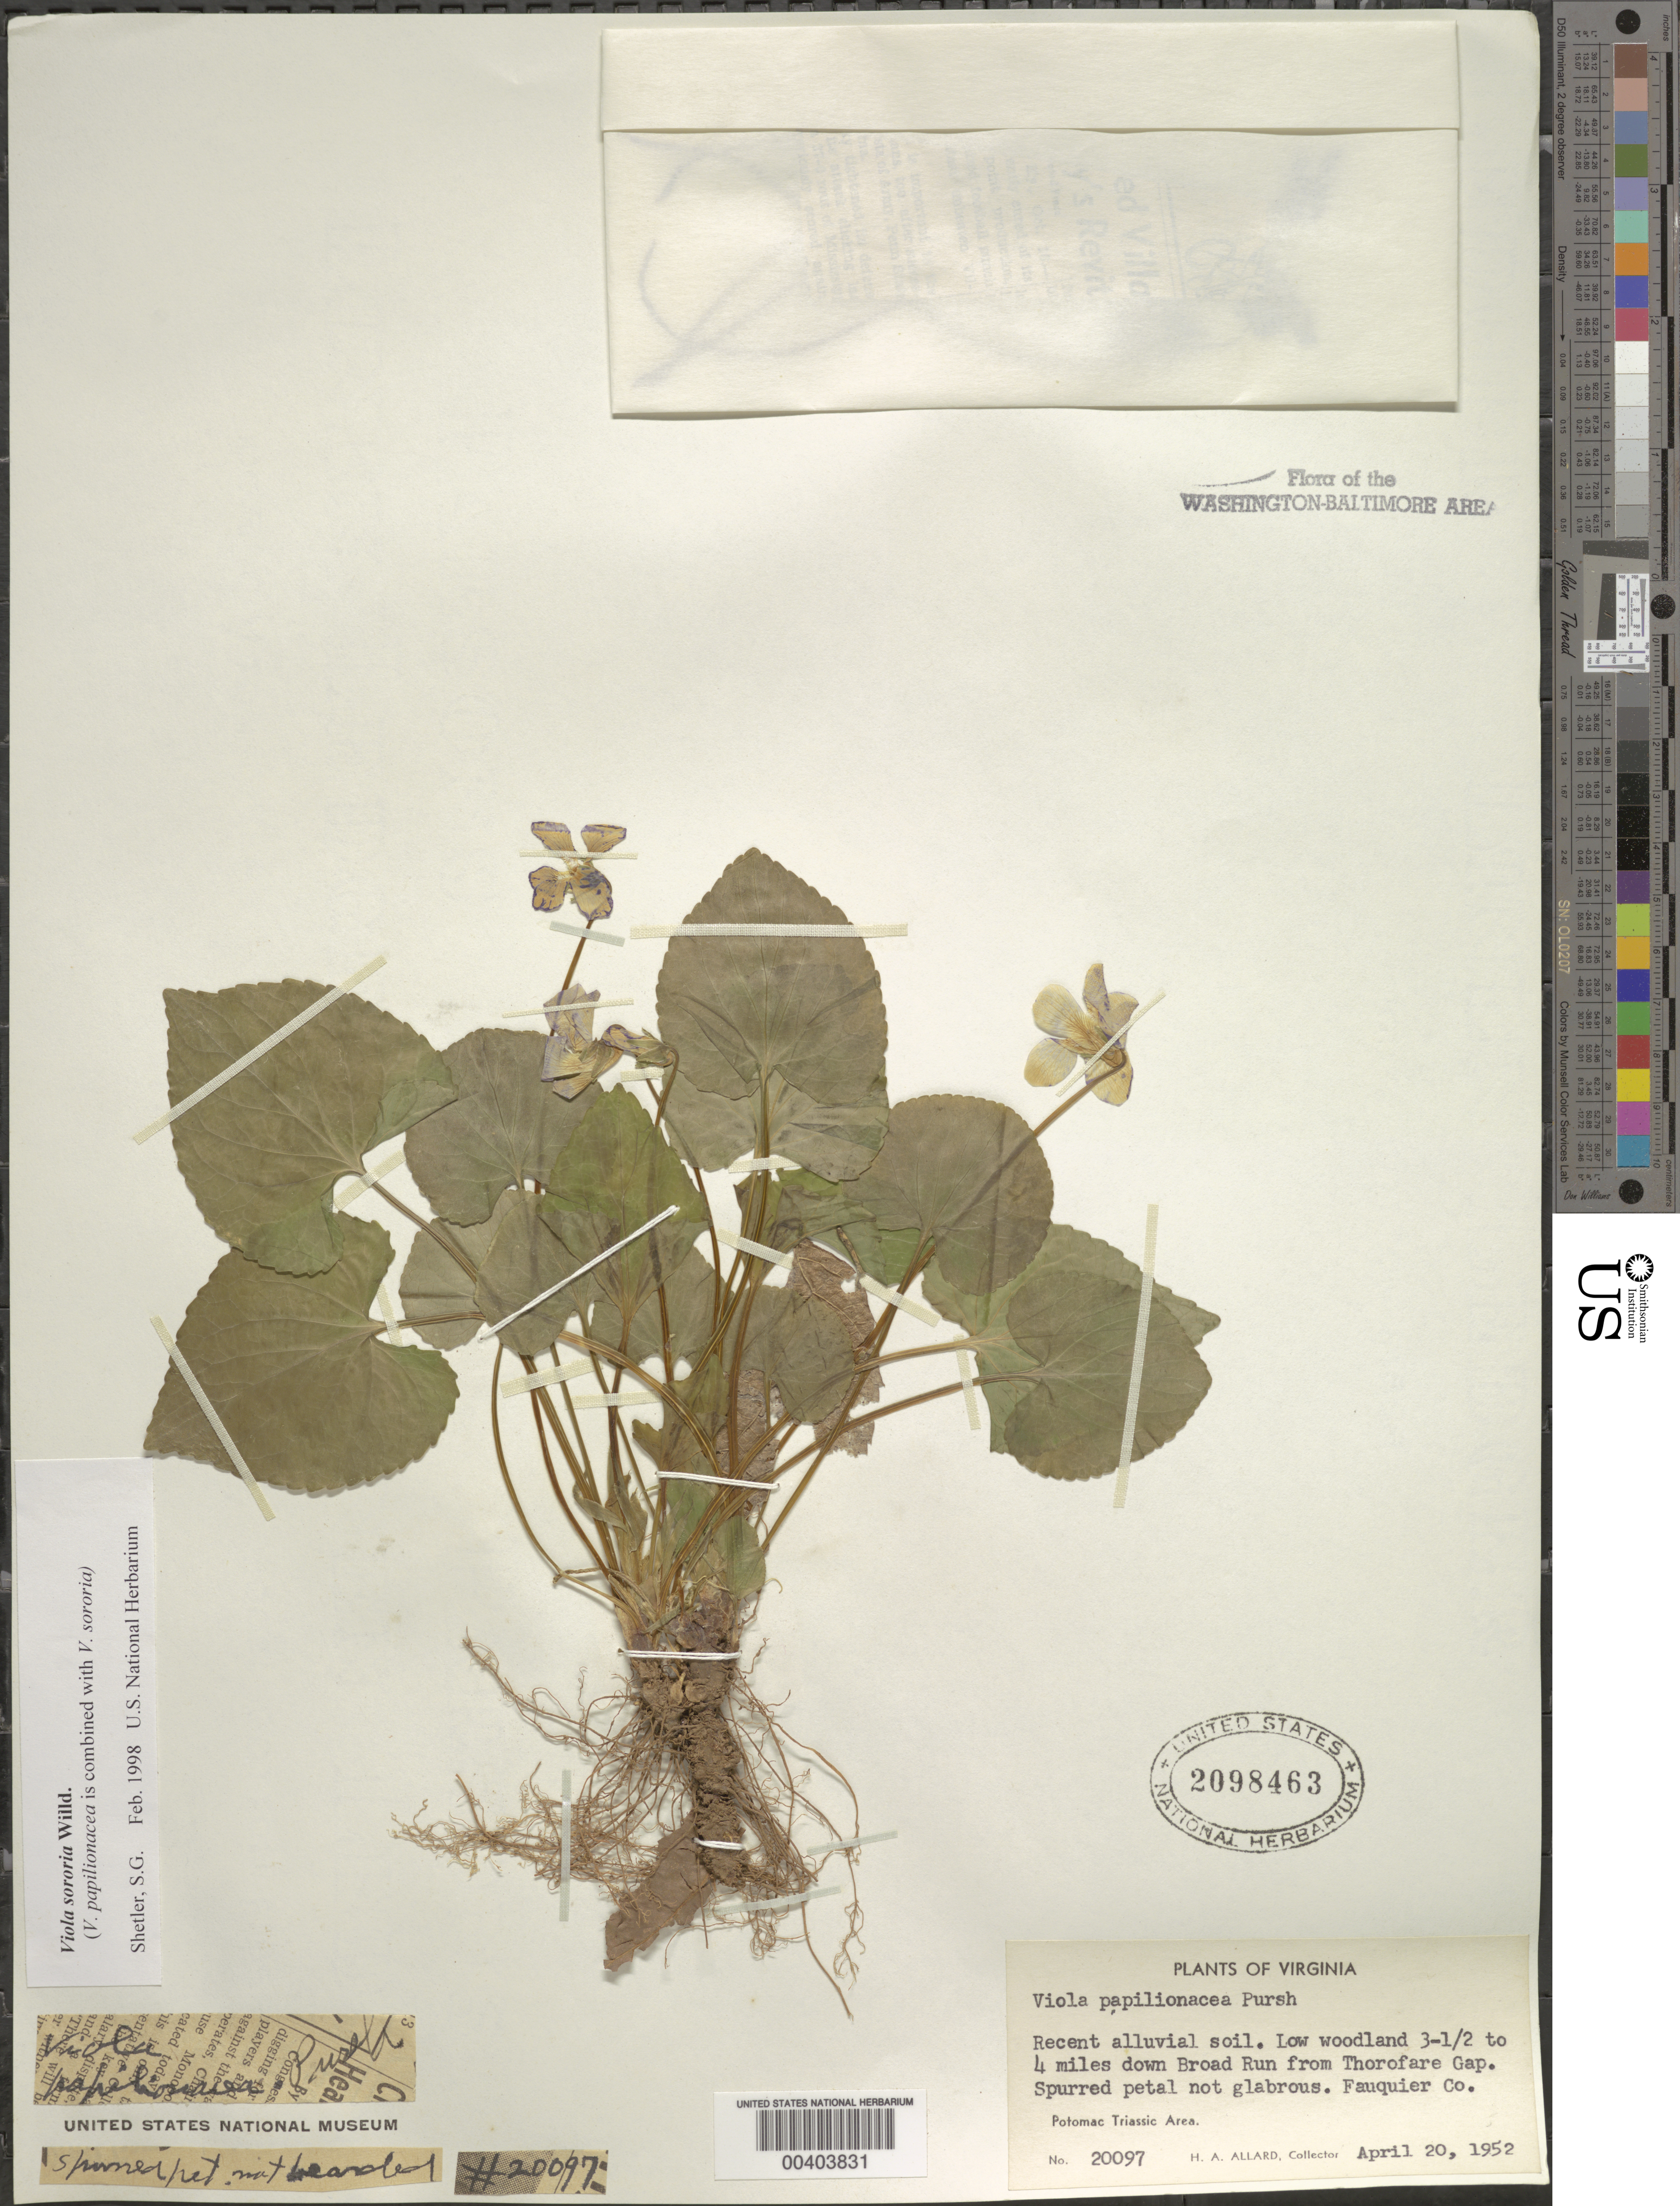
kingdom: Plantae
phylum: Tracheophyta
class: Magnoliopsida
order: Malpighiales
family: Violaceae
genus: Viola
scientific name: Viola sororia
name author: Willd.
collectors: H. A. Allard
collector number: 20097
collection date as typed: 20 Apr 1952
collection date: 1952-04-20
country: United States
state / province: Virginia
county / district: Fauquier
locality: Downstream from Thorofare Gap on Broad Run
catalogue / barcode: US 2098463